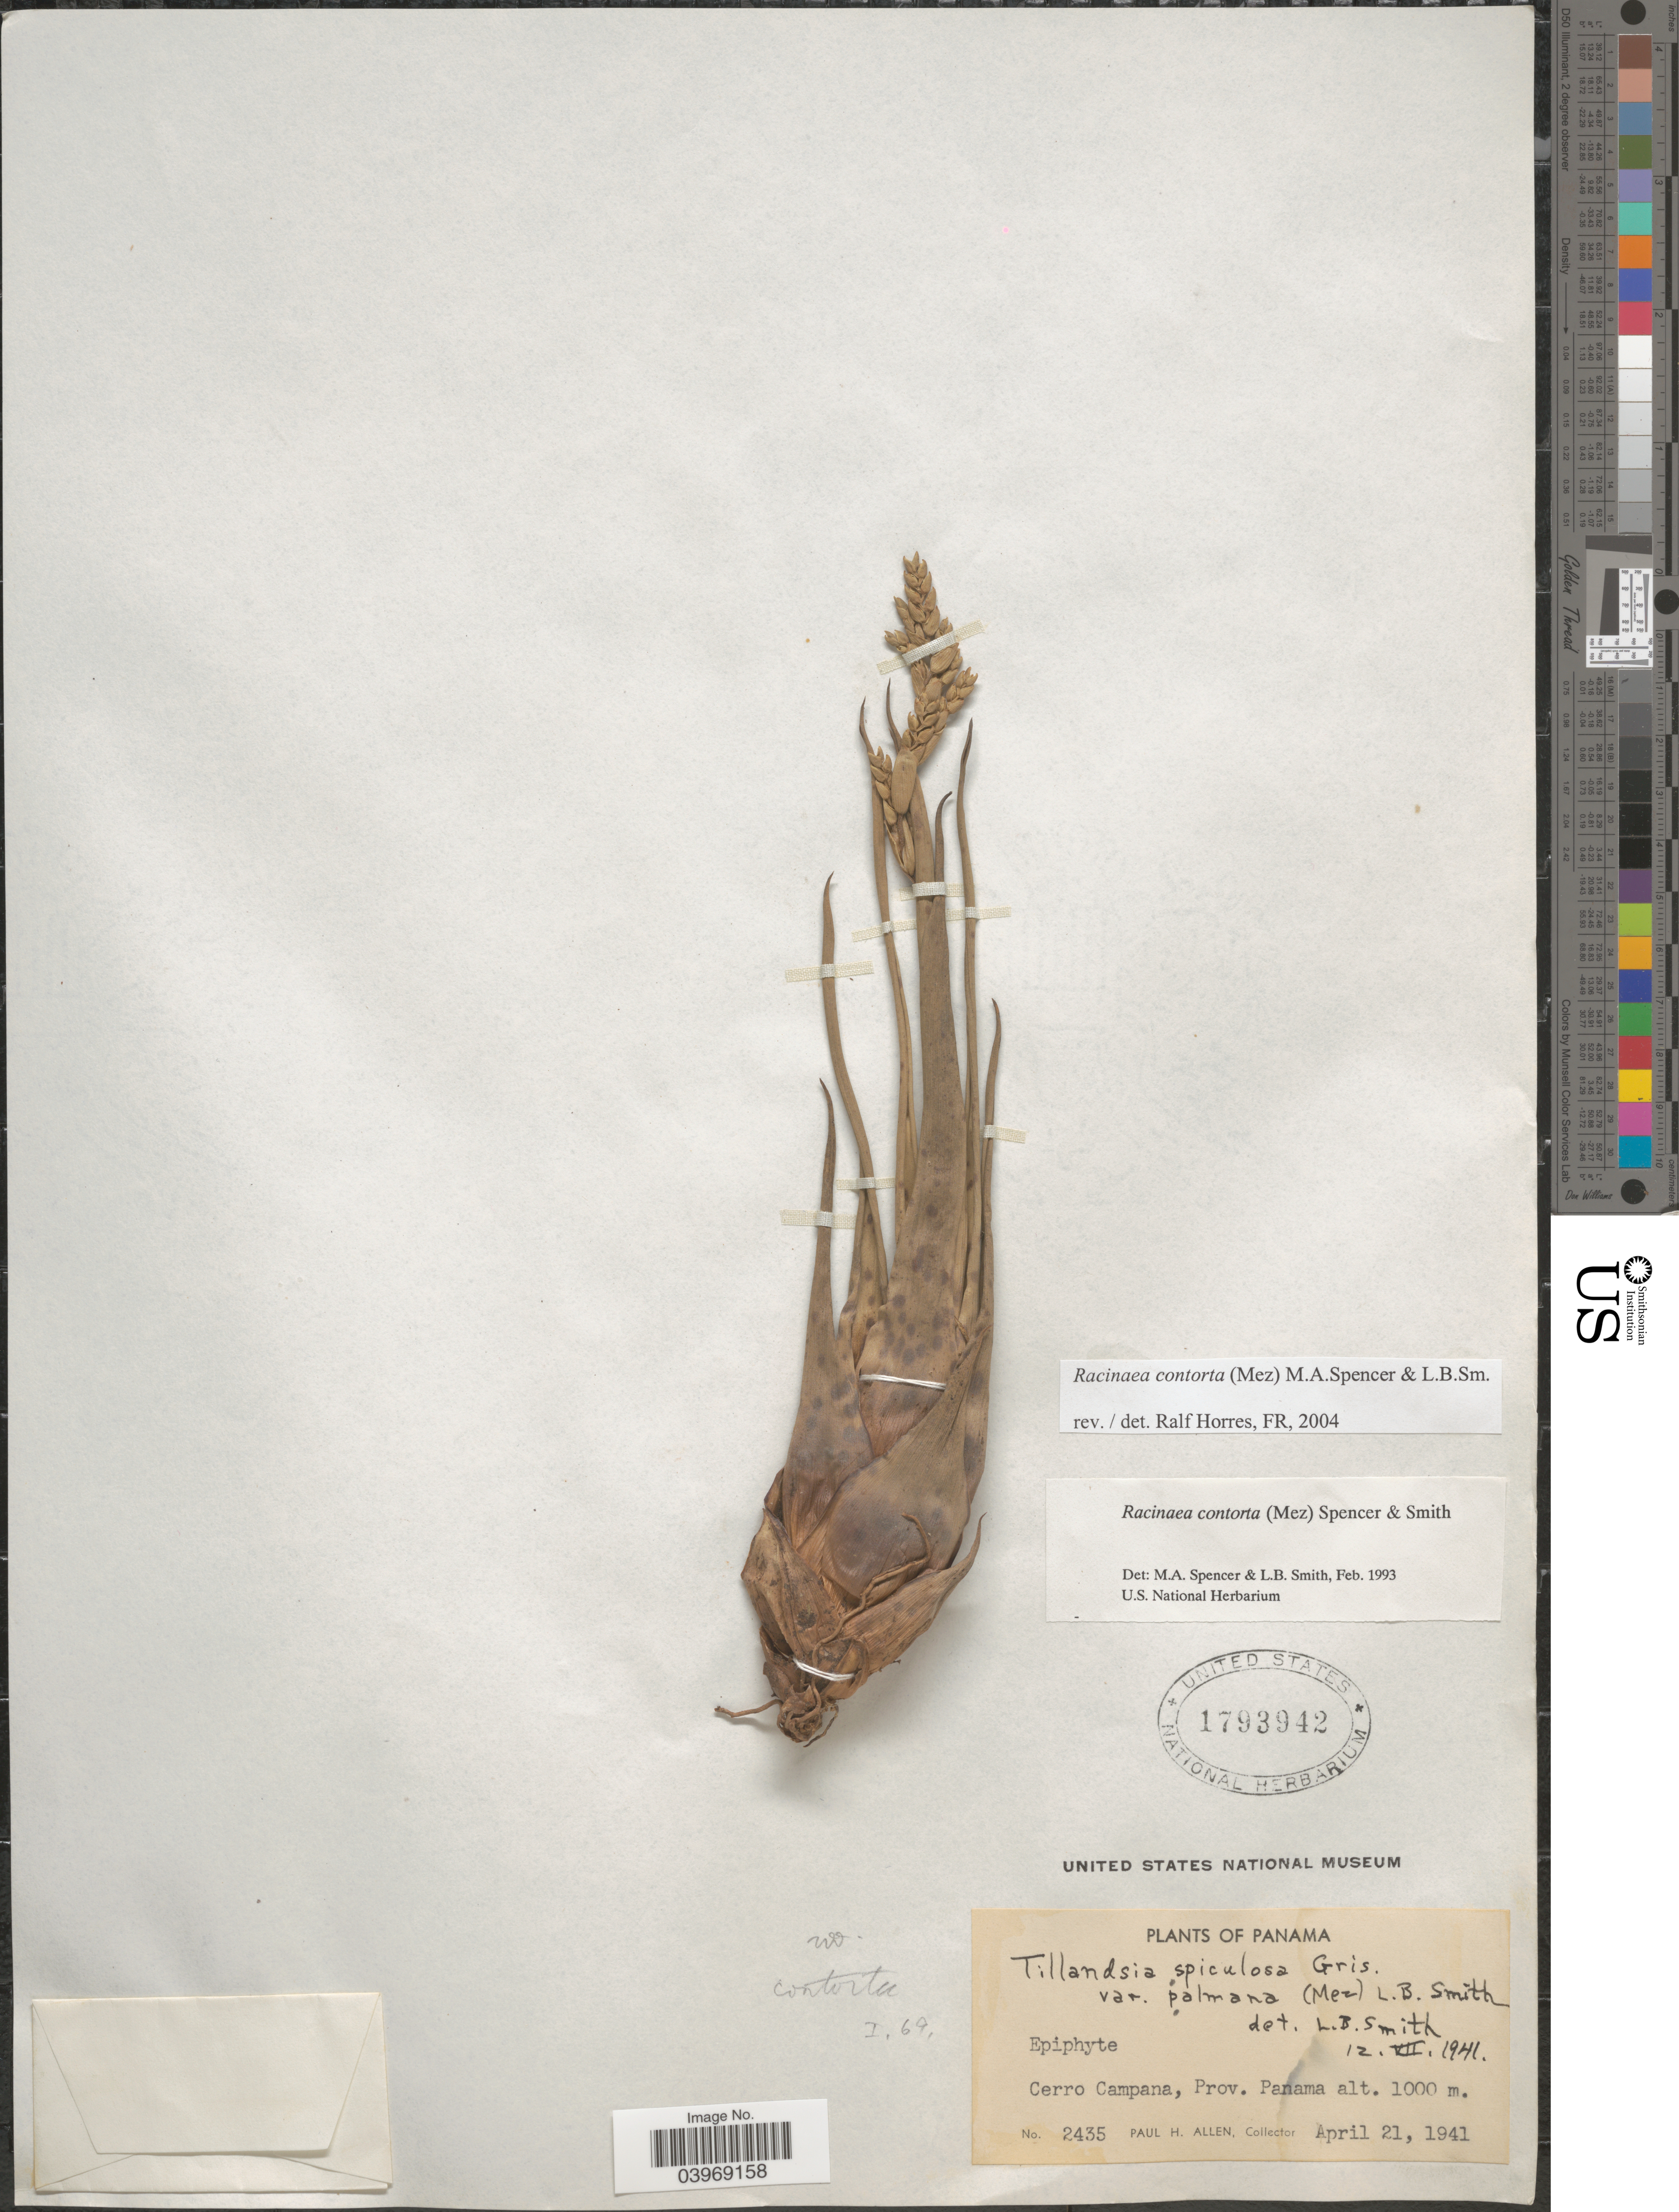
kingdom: Plantae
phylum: Tracheophyta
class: Liliopsida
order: Poales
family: Bromeliaceae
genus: Racinaea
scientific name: Racinaea contorta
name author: (Mez & Pittier) M.A. Spencer & L.B. Sm.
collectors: P. H. Allen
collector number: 2435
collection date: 1941-04-21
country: Panama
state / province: Panamá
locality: Cerro Campana.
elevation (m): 1000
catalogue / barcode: US 1793942